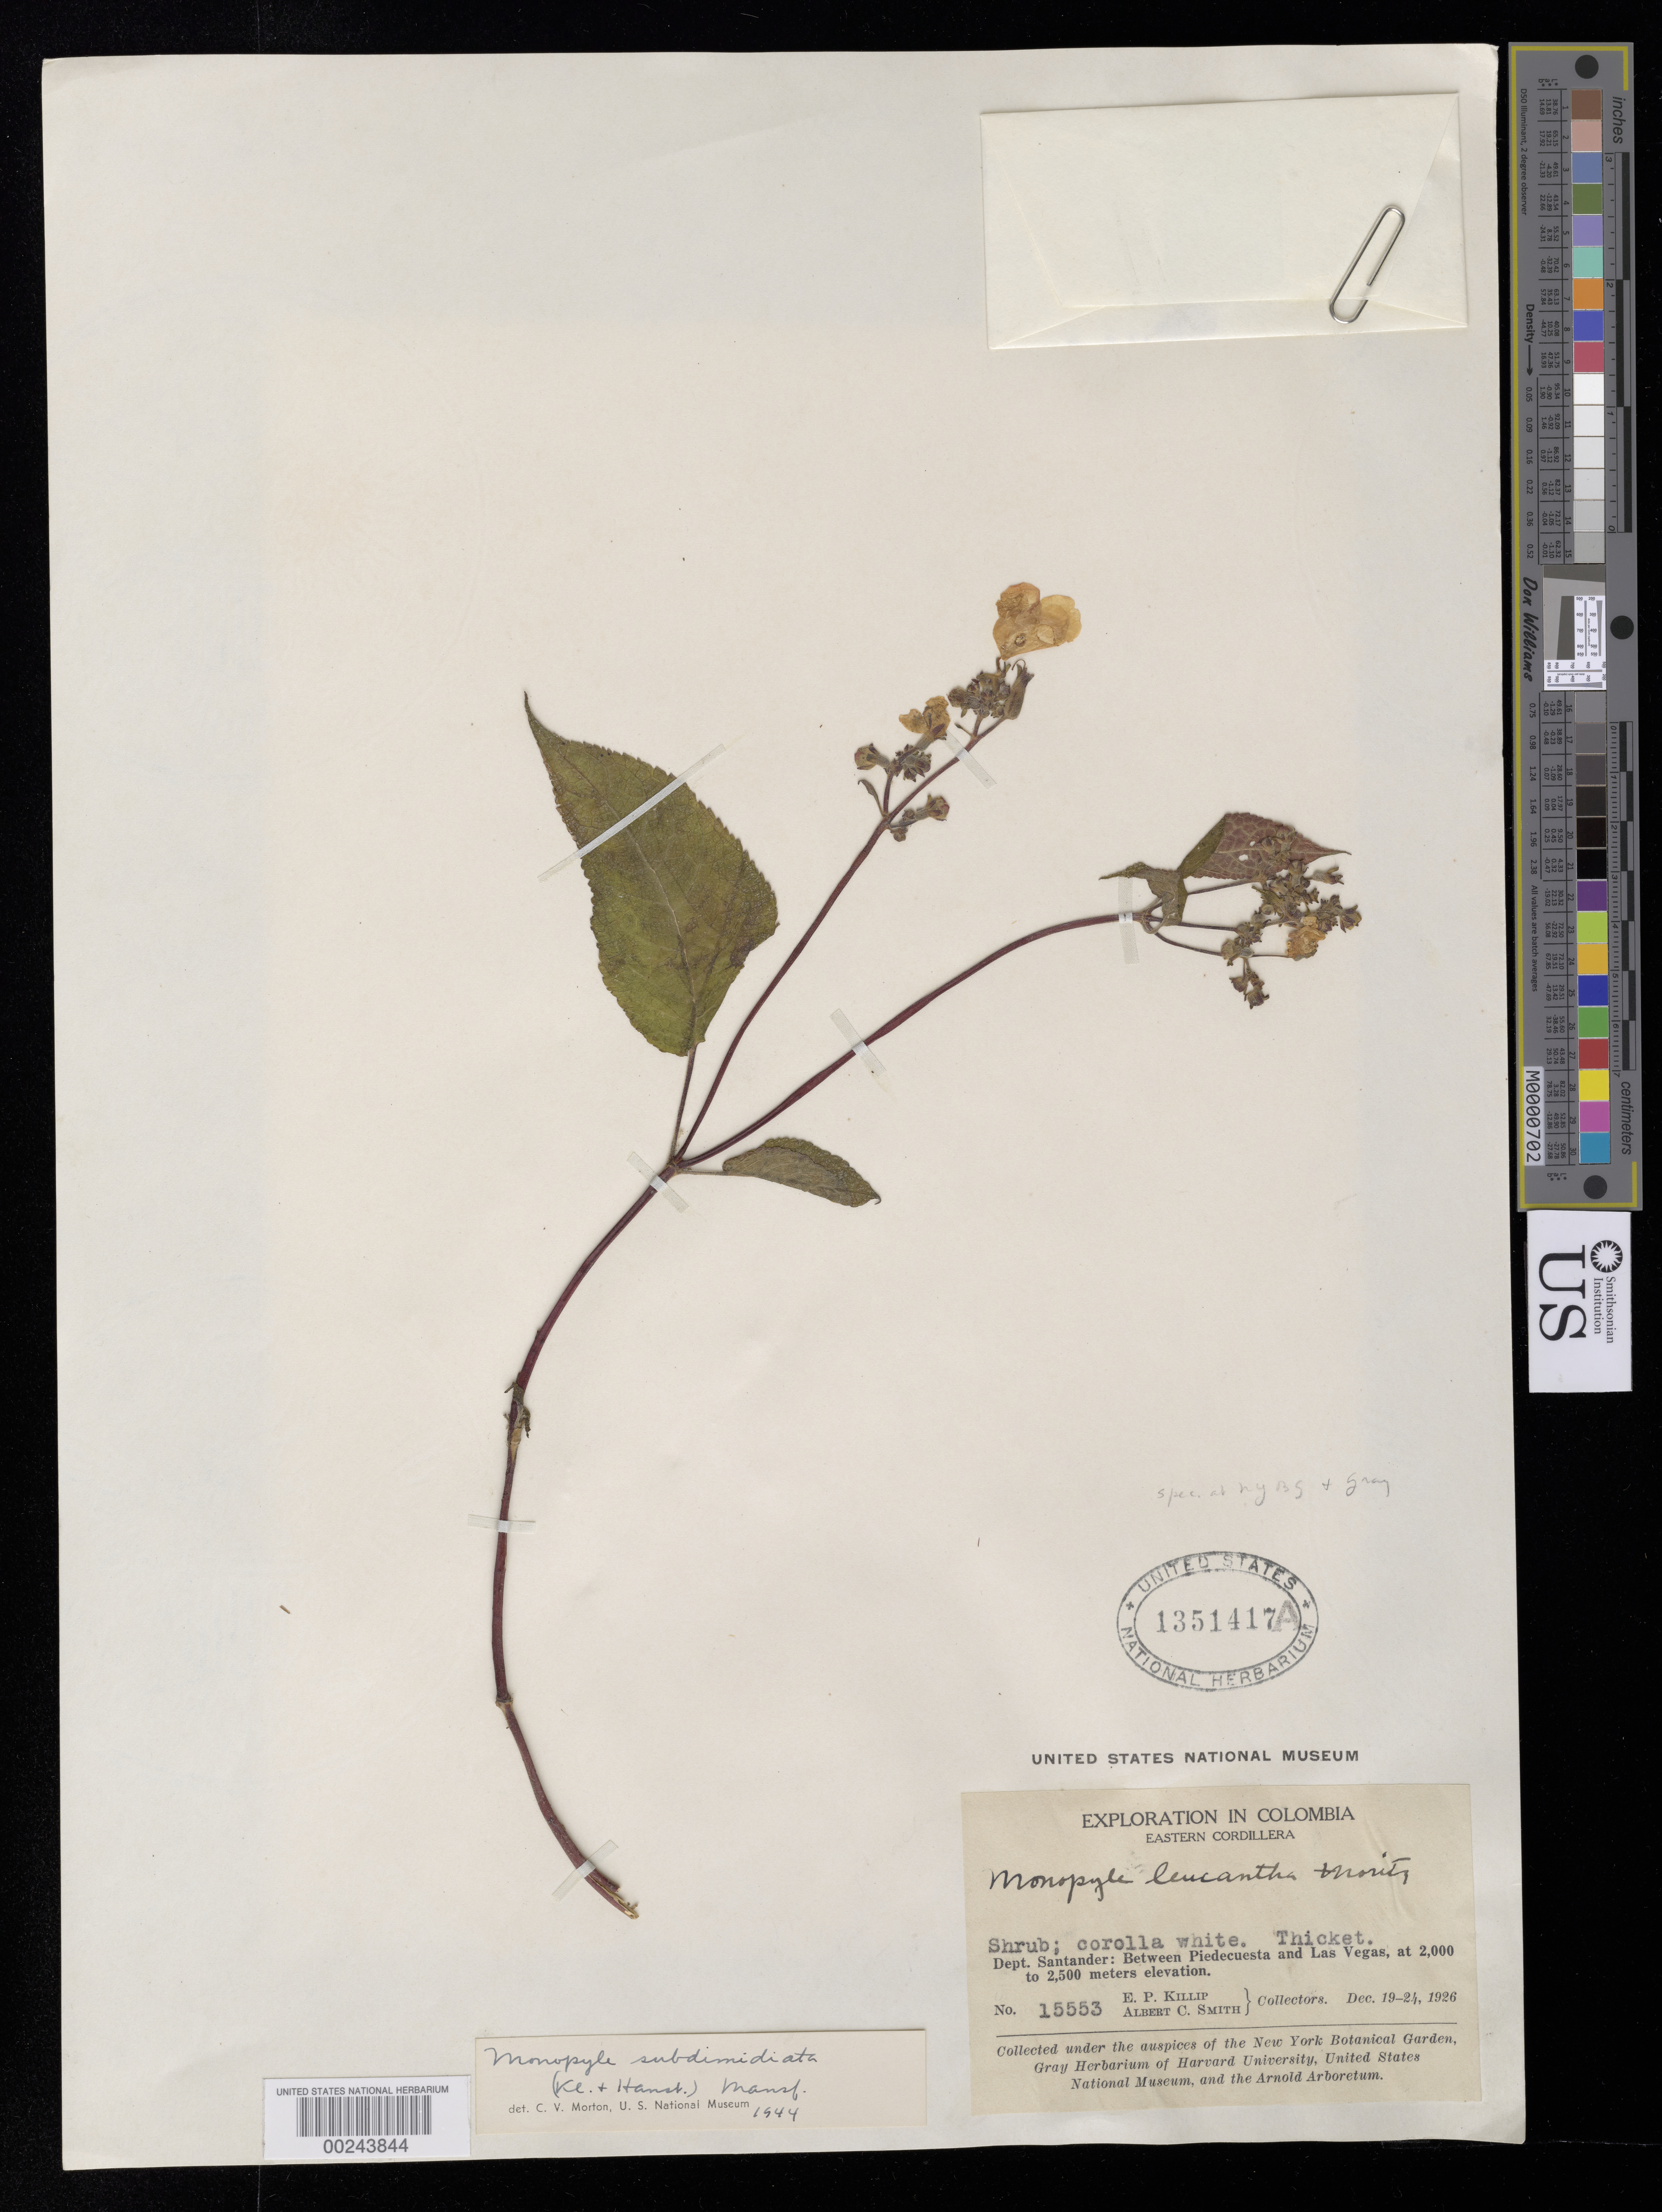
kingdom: Plantae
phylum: Tracheophyta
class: Magnoliopsida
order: Lamiales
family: Gesneriaceae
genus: Monopyle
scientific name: Monopyle subdimidiata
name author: (Klotzsch & Hanst.) Mansf.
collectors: E. P. Killip & A. C. Smith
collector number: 15553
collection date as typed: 19-24 Dec 1926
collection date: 1926-12-19/1926-12-24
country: Colombia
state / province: Santander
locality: Between Piedecuesta and Las Vegas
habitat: Thicket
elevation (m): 2000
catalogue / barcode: US 1351417A